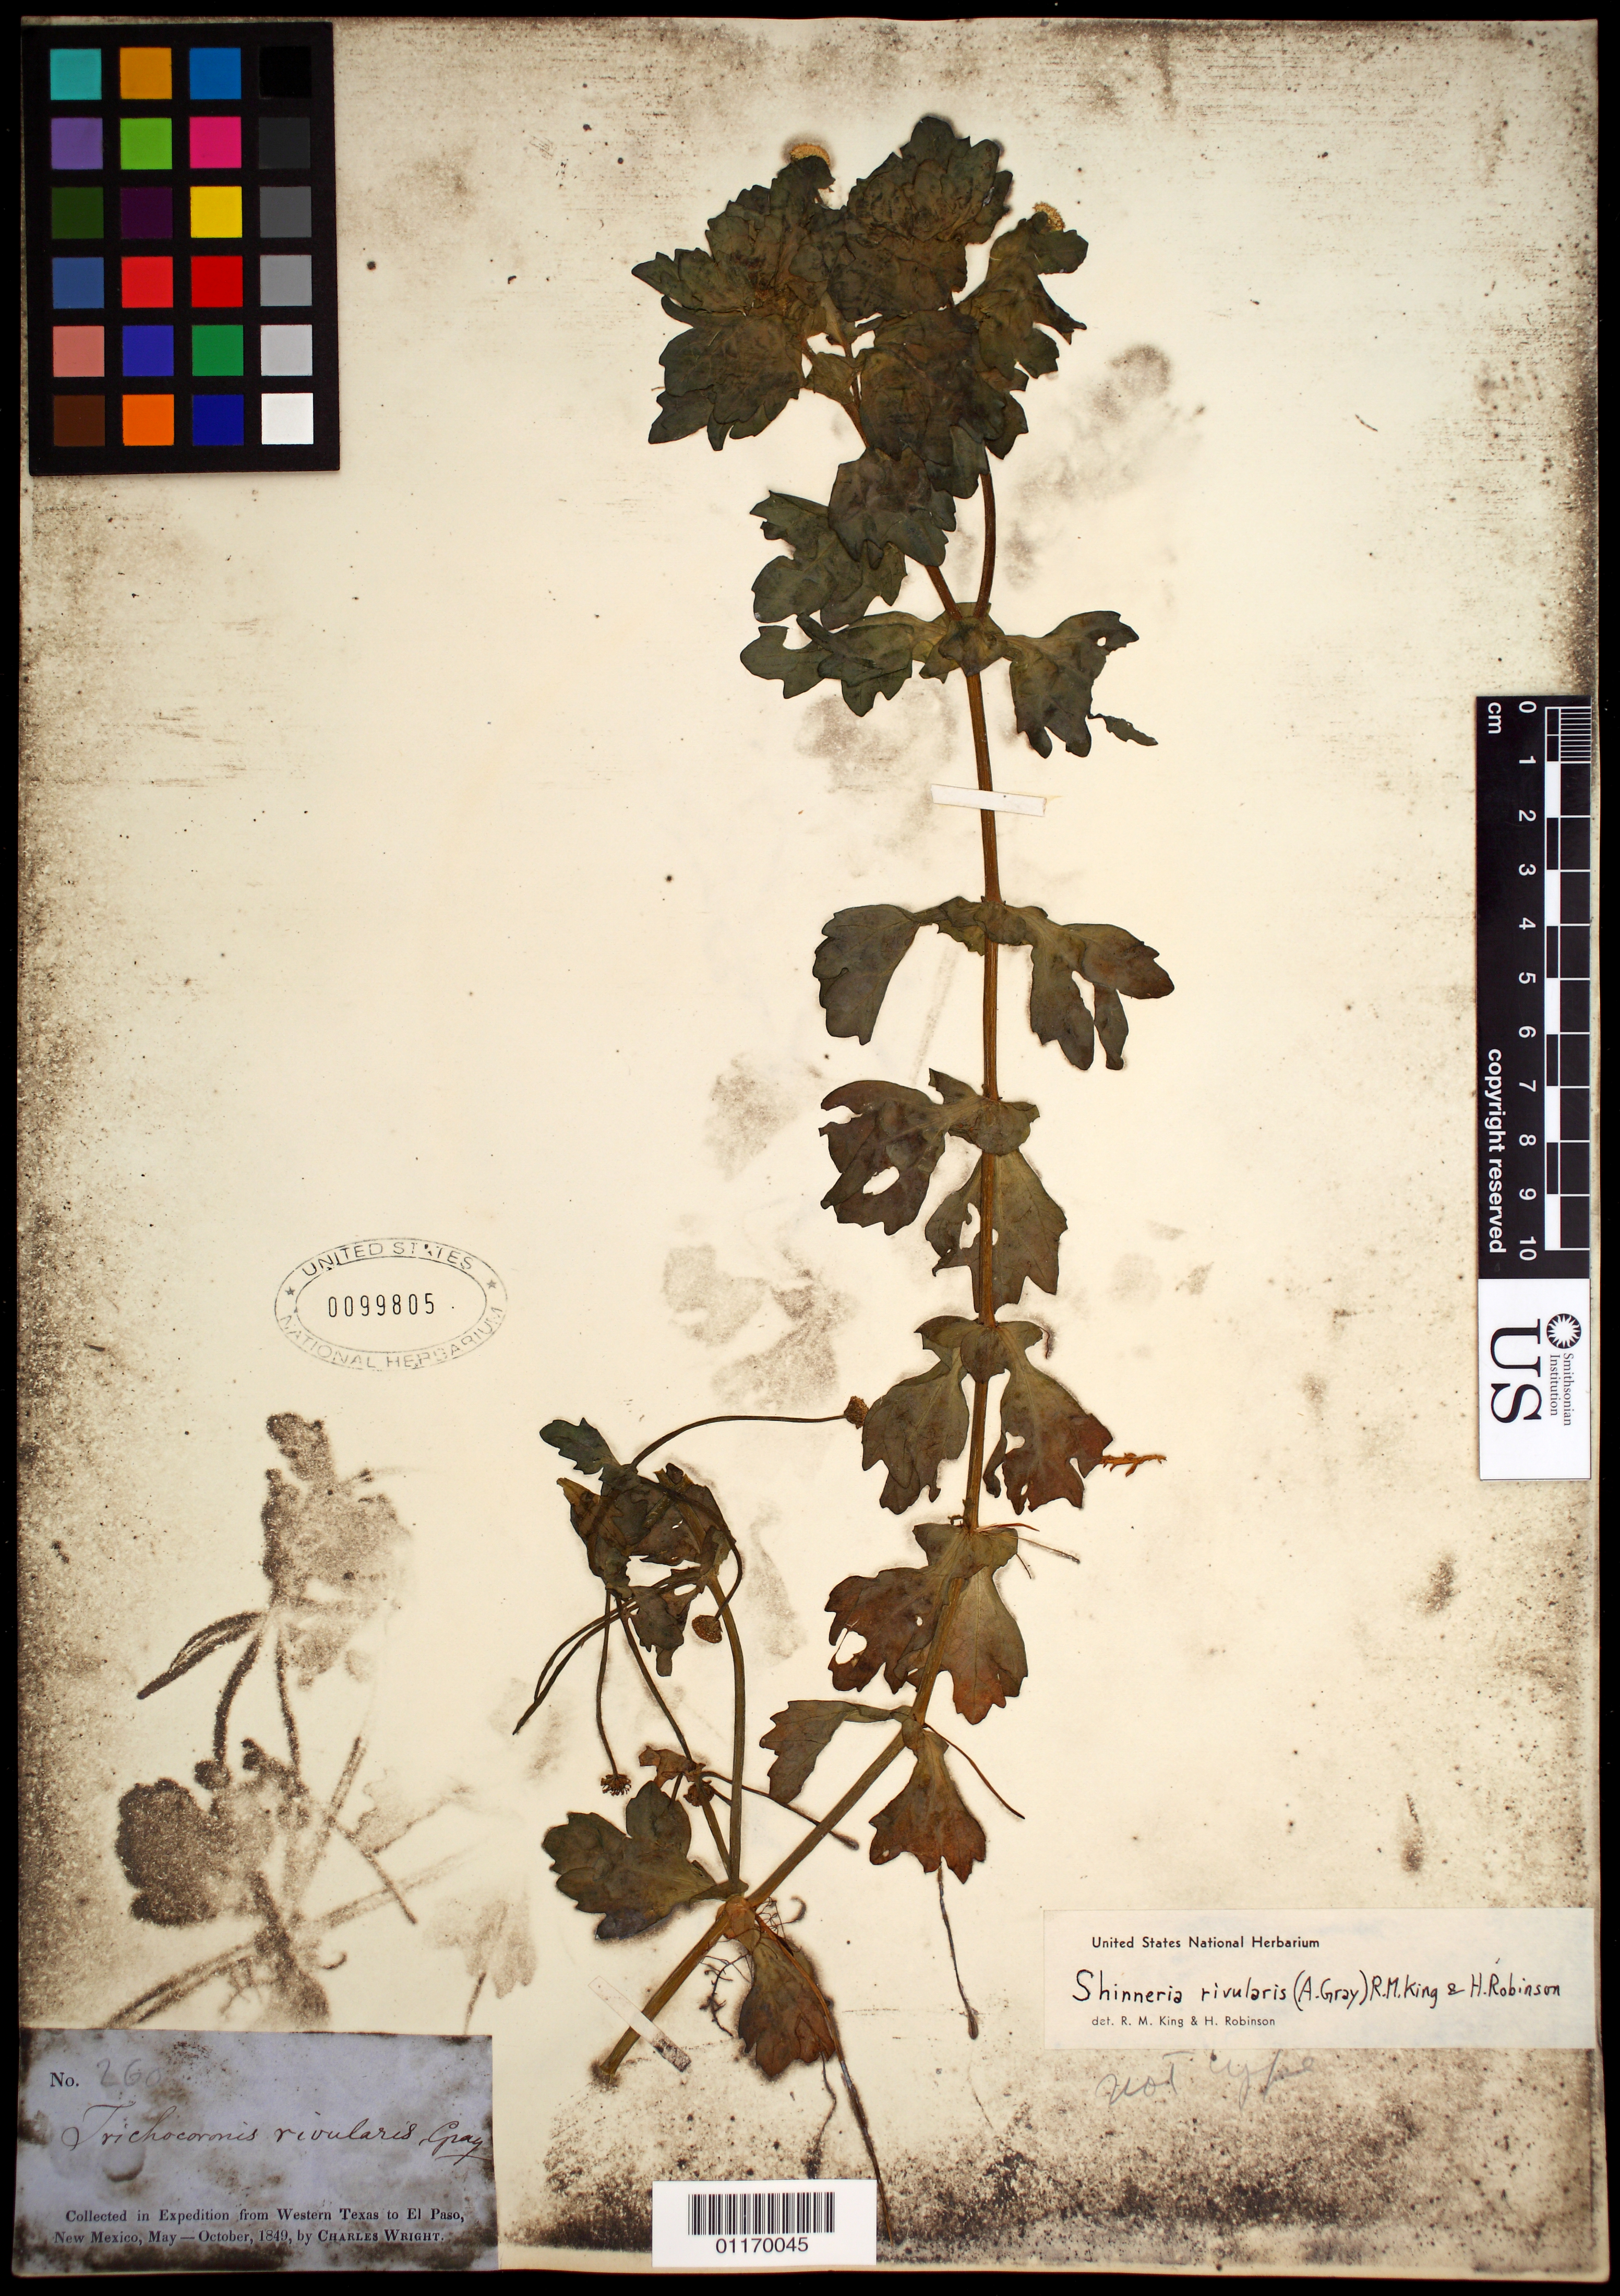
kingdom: Plantae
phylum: Tracheophyta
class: Magnoliopsida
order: Asterales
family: Asteraceae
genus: Trichocoronis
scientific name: Trichocoronis rivularis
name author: A. Gray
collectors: C. Wright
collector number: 260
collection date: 1849-05/1849-10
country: United States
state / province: New Mexico / Texas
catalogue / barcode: US 99805